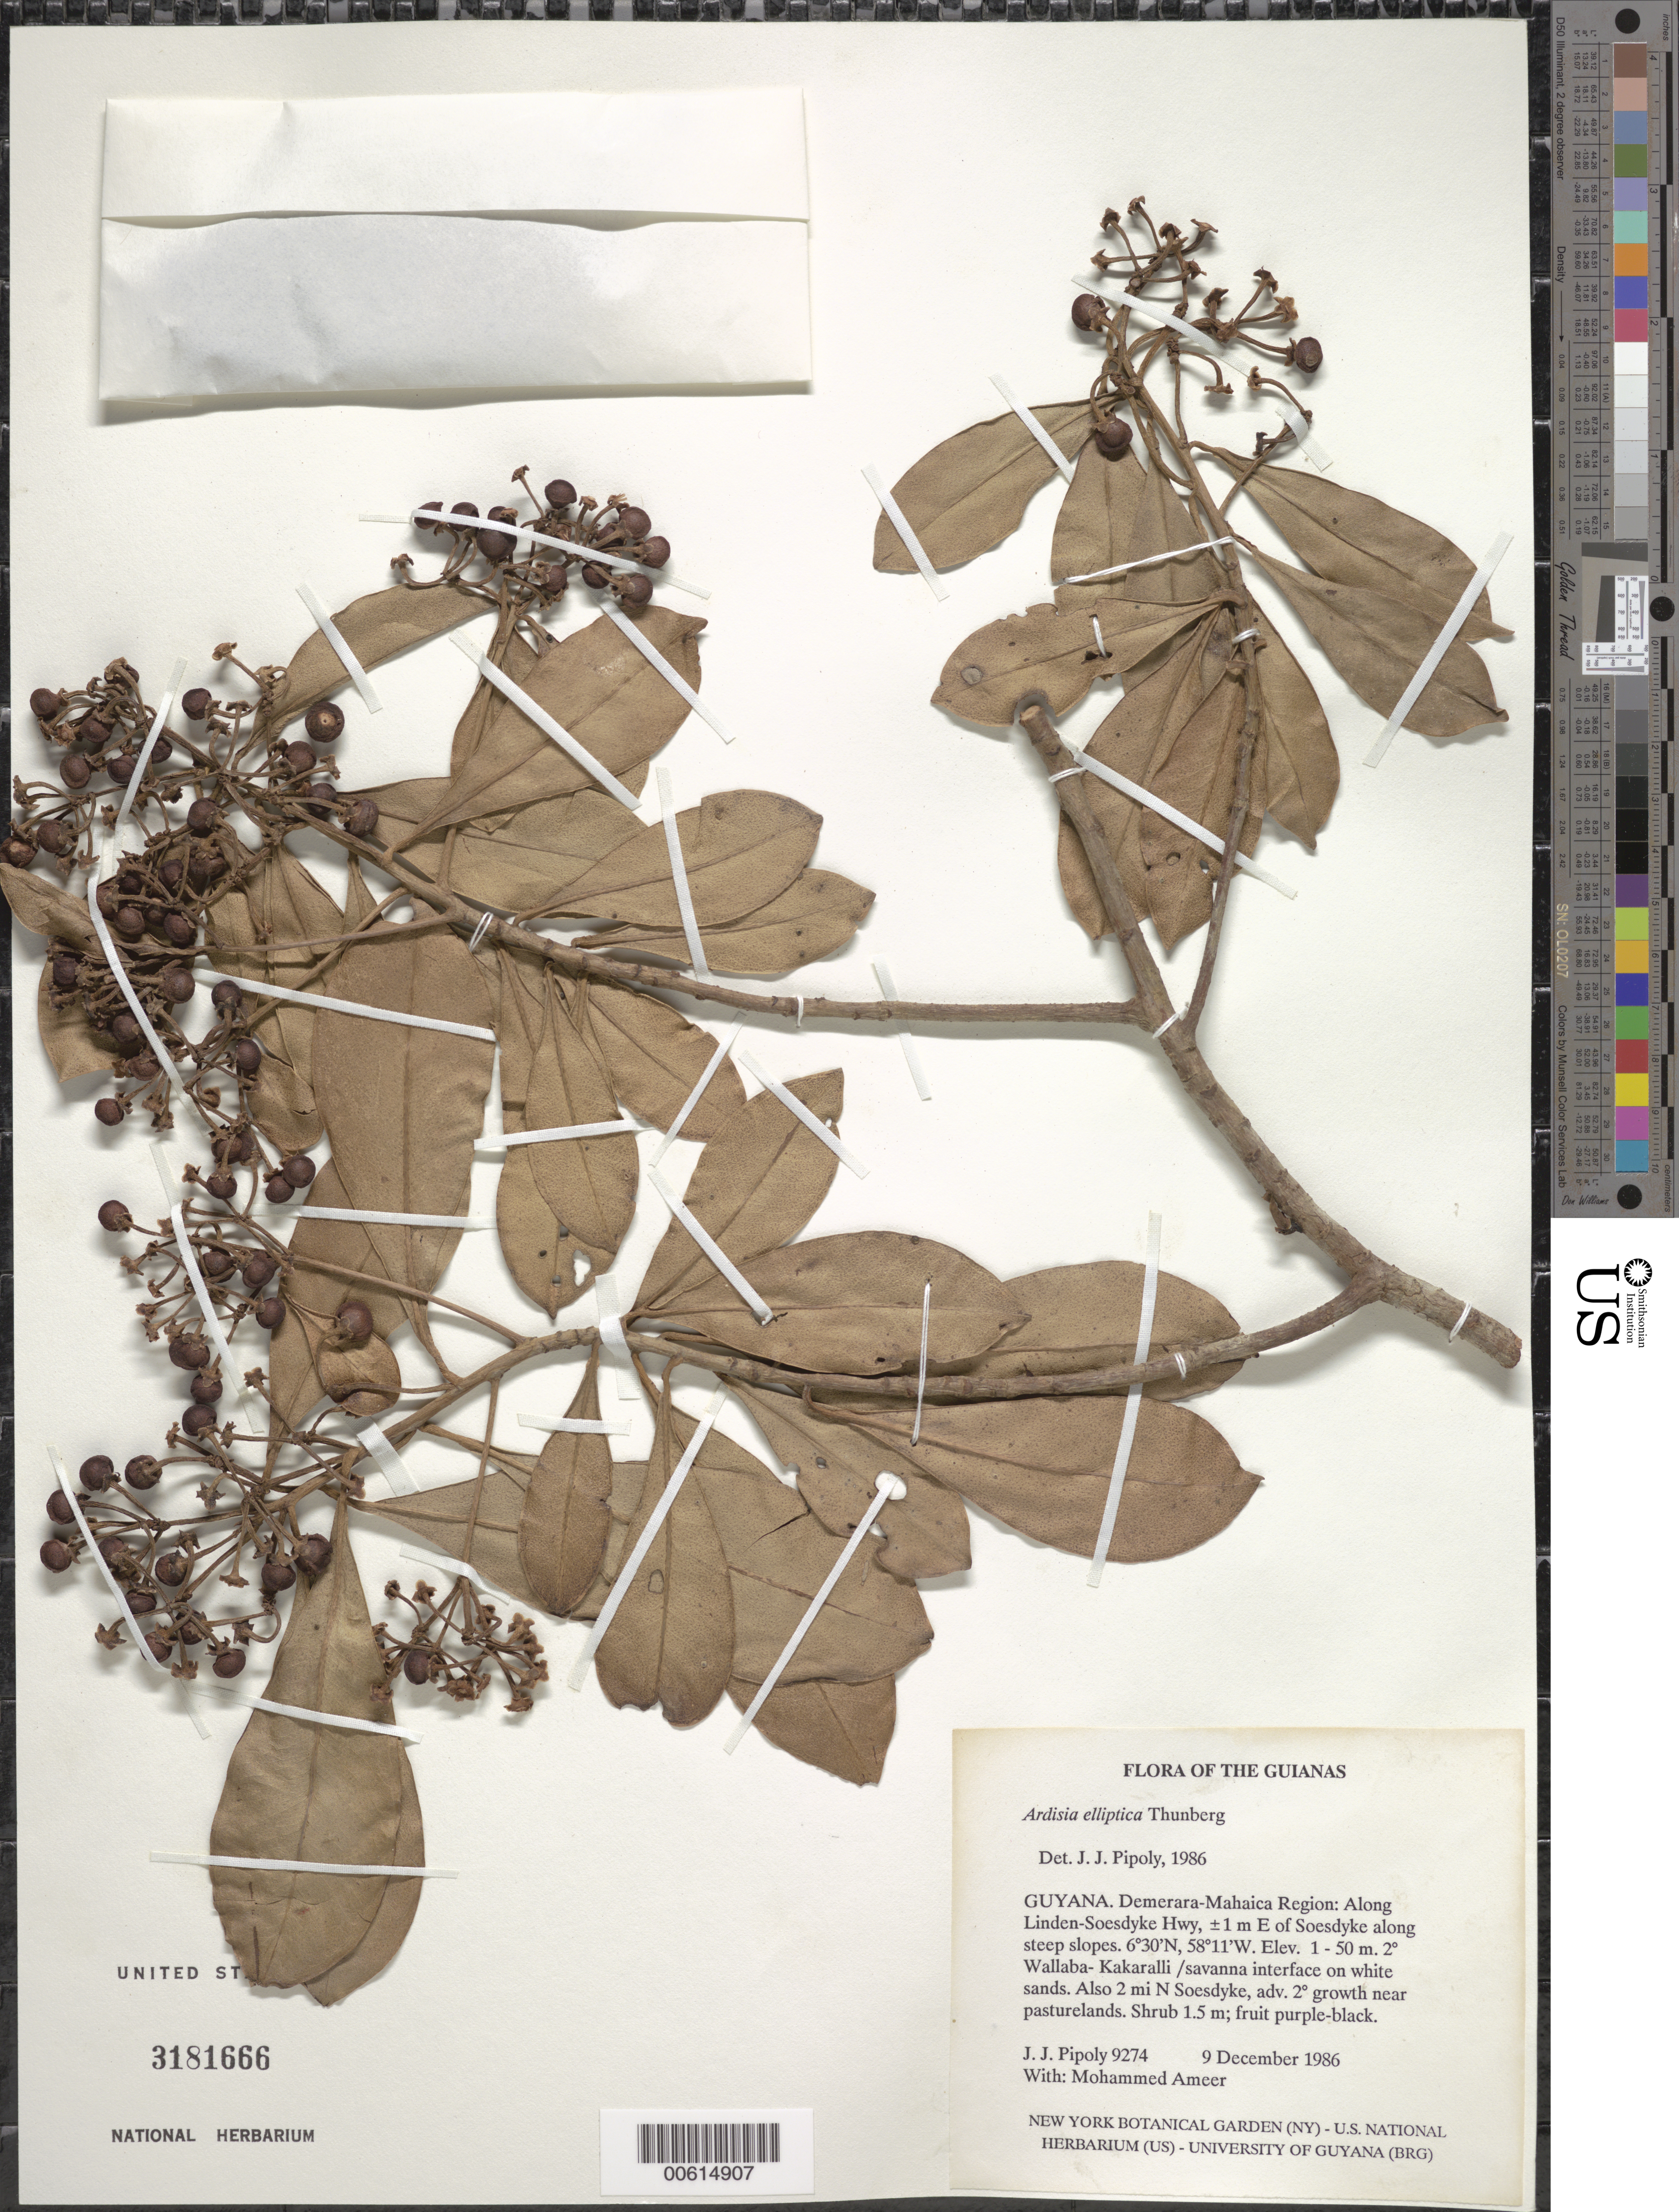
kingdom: Plantae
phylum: Tracheophyta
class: Magnoliopsida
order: Ericales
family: Primulaceae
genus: Ardisia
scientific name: Ardisia elliptica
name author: Thunb.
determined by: Pipoly, J. J., III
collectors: J. J. Pipoly & M. Ameer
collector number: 9274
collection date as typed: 9 December 1986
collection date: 1986-12-09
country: Guyana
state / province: Demerara-Mahaica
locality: Along Linden-Soesdyke Hwy, ±1 m E of Soesdyke along steep slopes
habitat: Secondary Wallaba-Kakaralli - savanna interface on white sands. Also 2 mi N Soesdyke, adv. secondary growth near pasturelands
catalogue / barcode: US 3181666